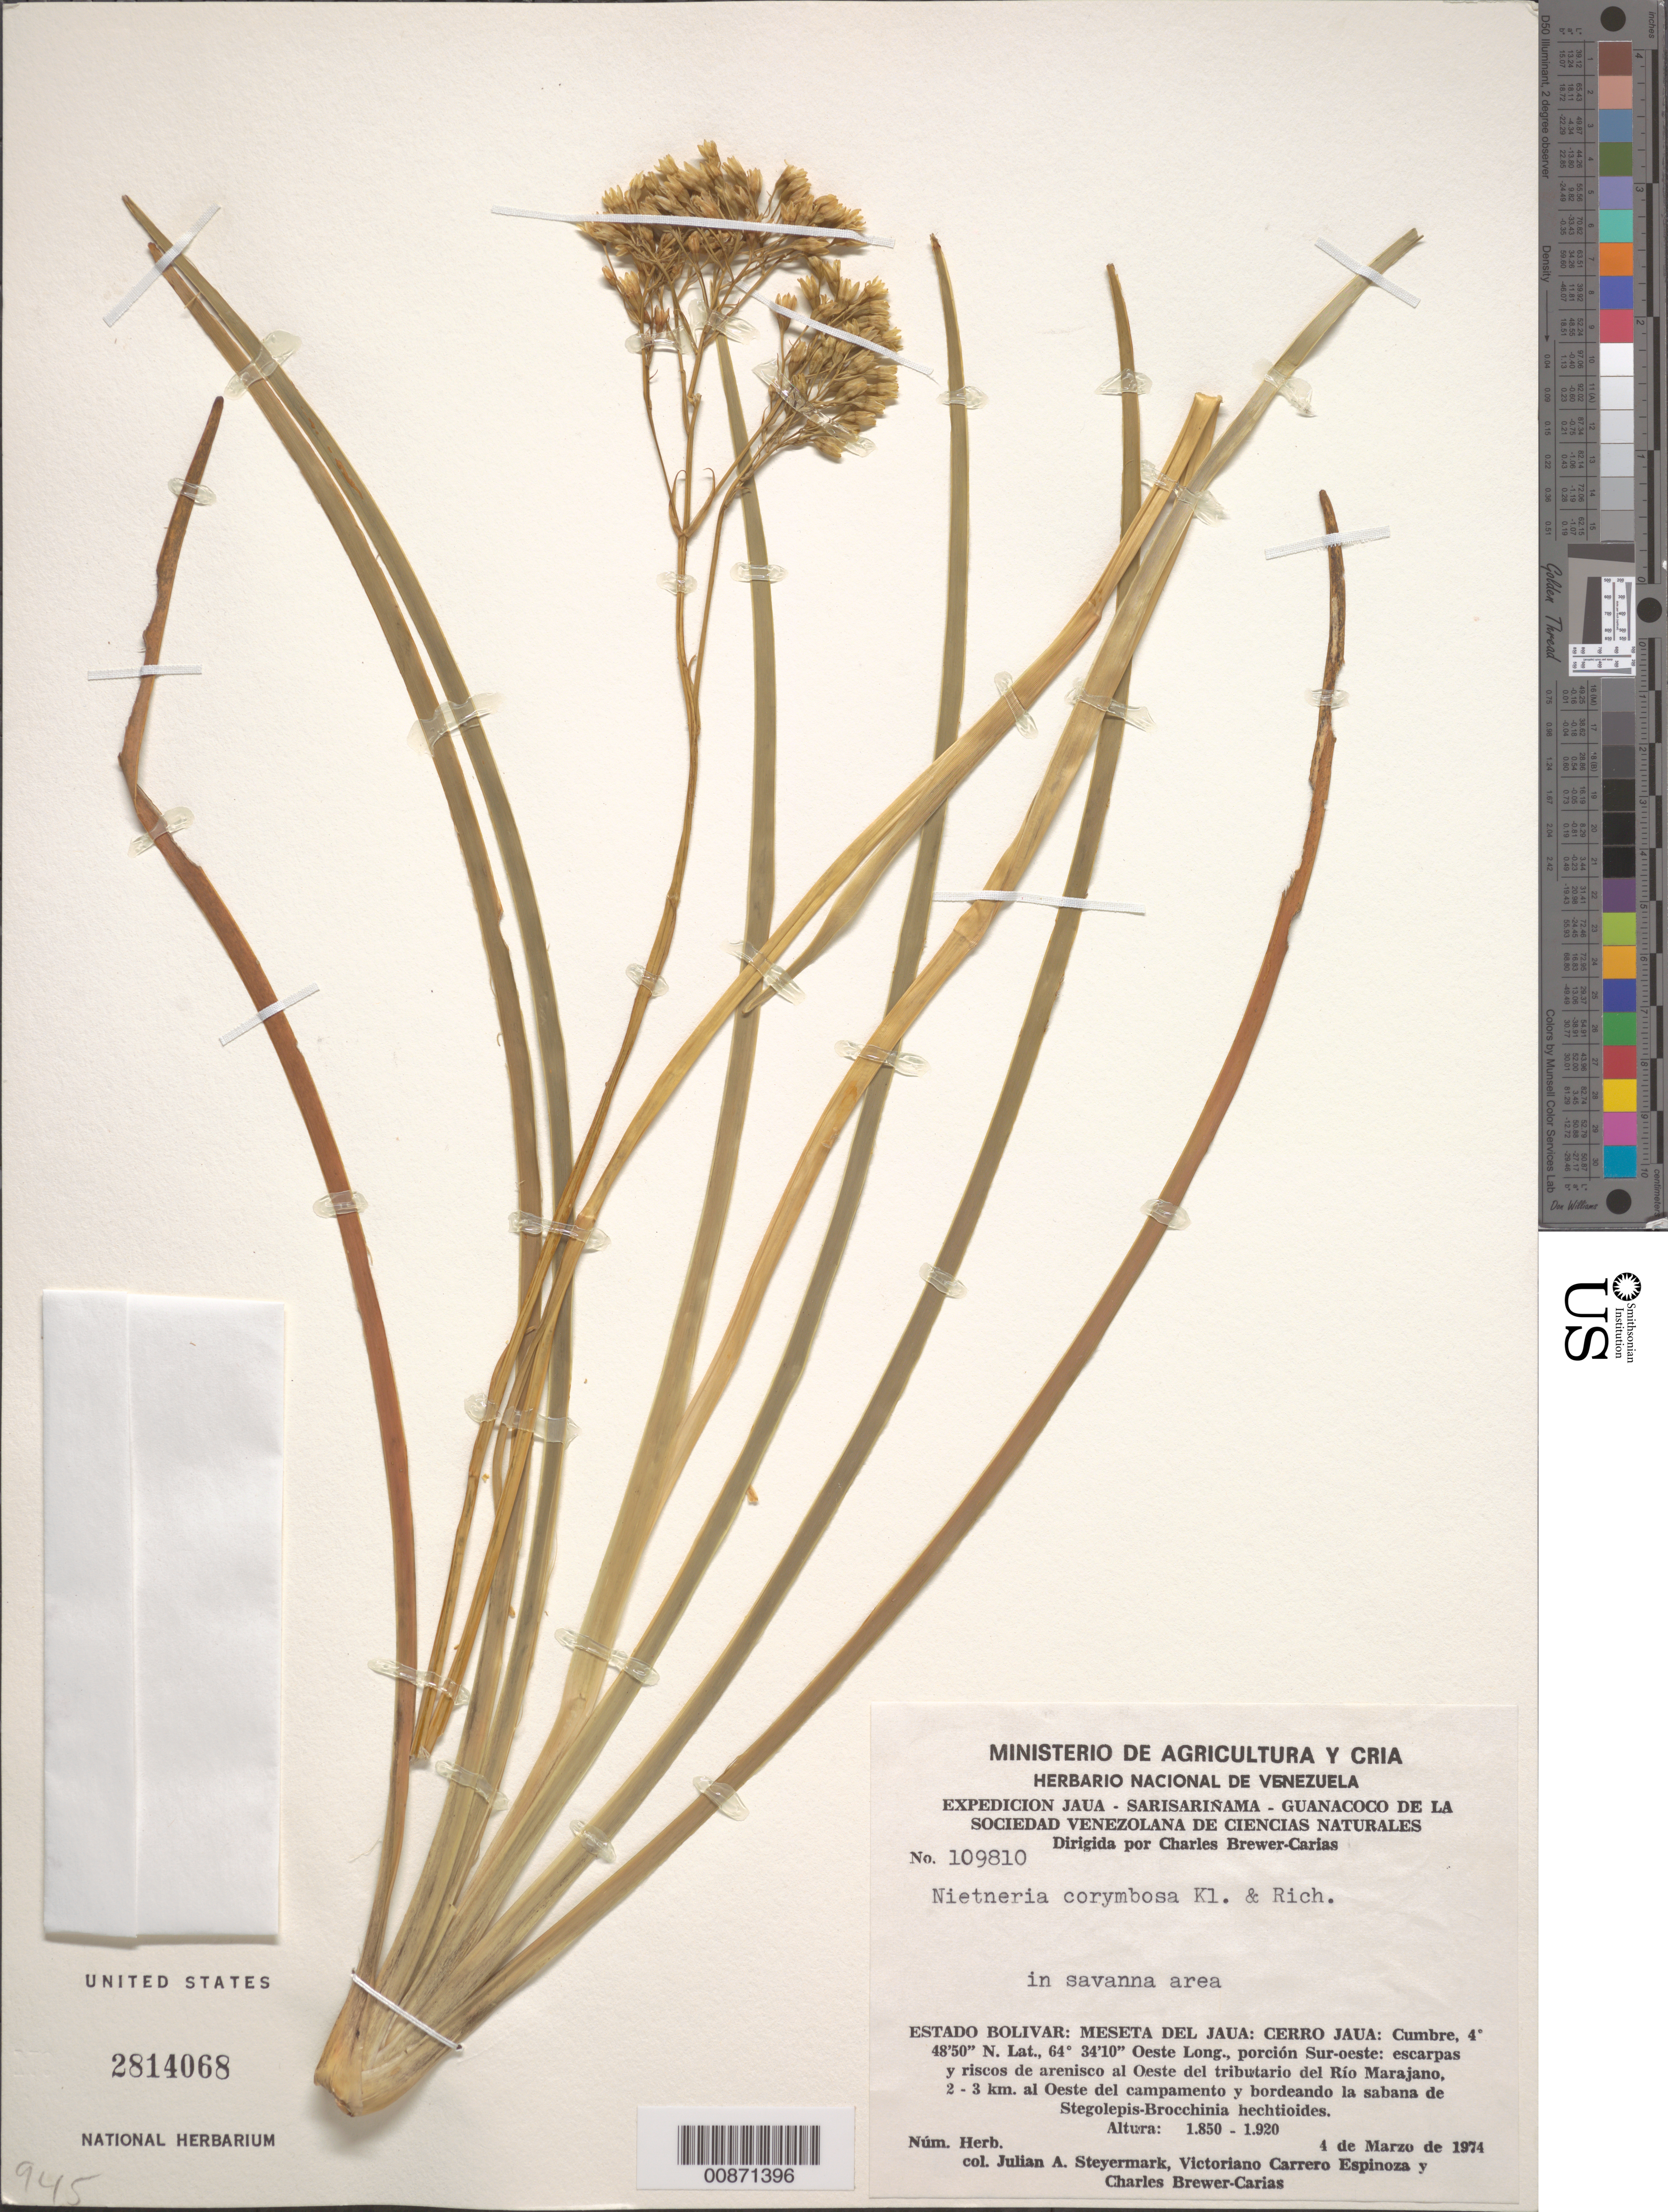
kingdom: Plantae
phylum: Tracheophyta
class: Liliopsida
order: Dioscoreales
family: Nartheciaceae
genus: Nietneria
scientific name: Nietneria corymbosa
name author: Klotzsch & M.R. Schomb. ex B.D. Jacks.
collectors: J. Steyermark, V. Carreño E. & C. Brewer-Carias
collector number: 109810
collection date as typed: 4-Mar-74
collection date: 1974-03-04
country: Venezuela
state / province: Bolívar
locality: Meseta del Jaua: Cerro Jaua, porción SO, al W del tributarío del Río Marajano, 2-3km al W del campamento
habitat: Savanna area; escarpas y riscos de arenisco del tributario; y bordeando la sabana de Stegolepis-Brocchinia hechtioides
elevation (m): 1850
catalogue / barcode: US 2814068